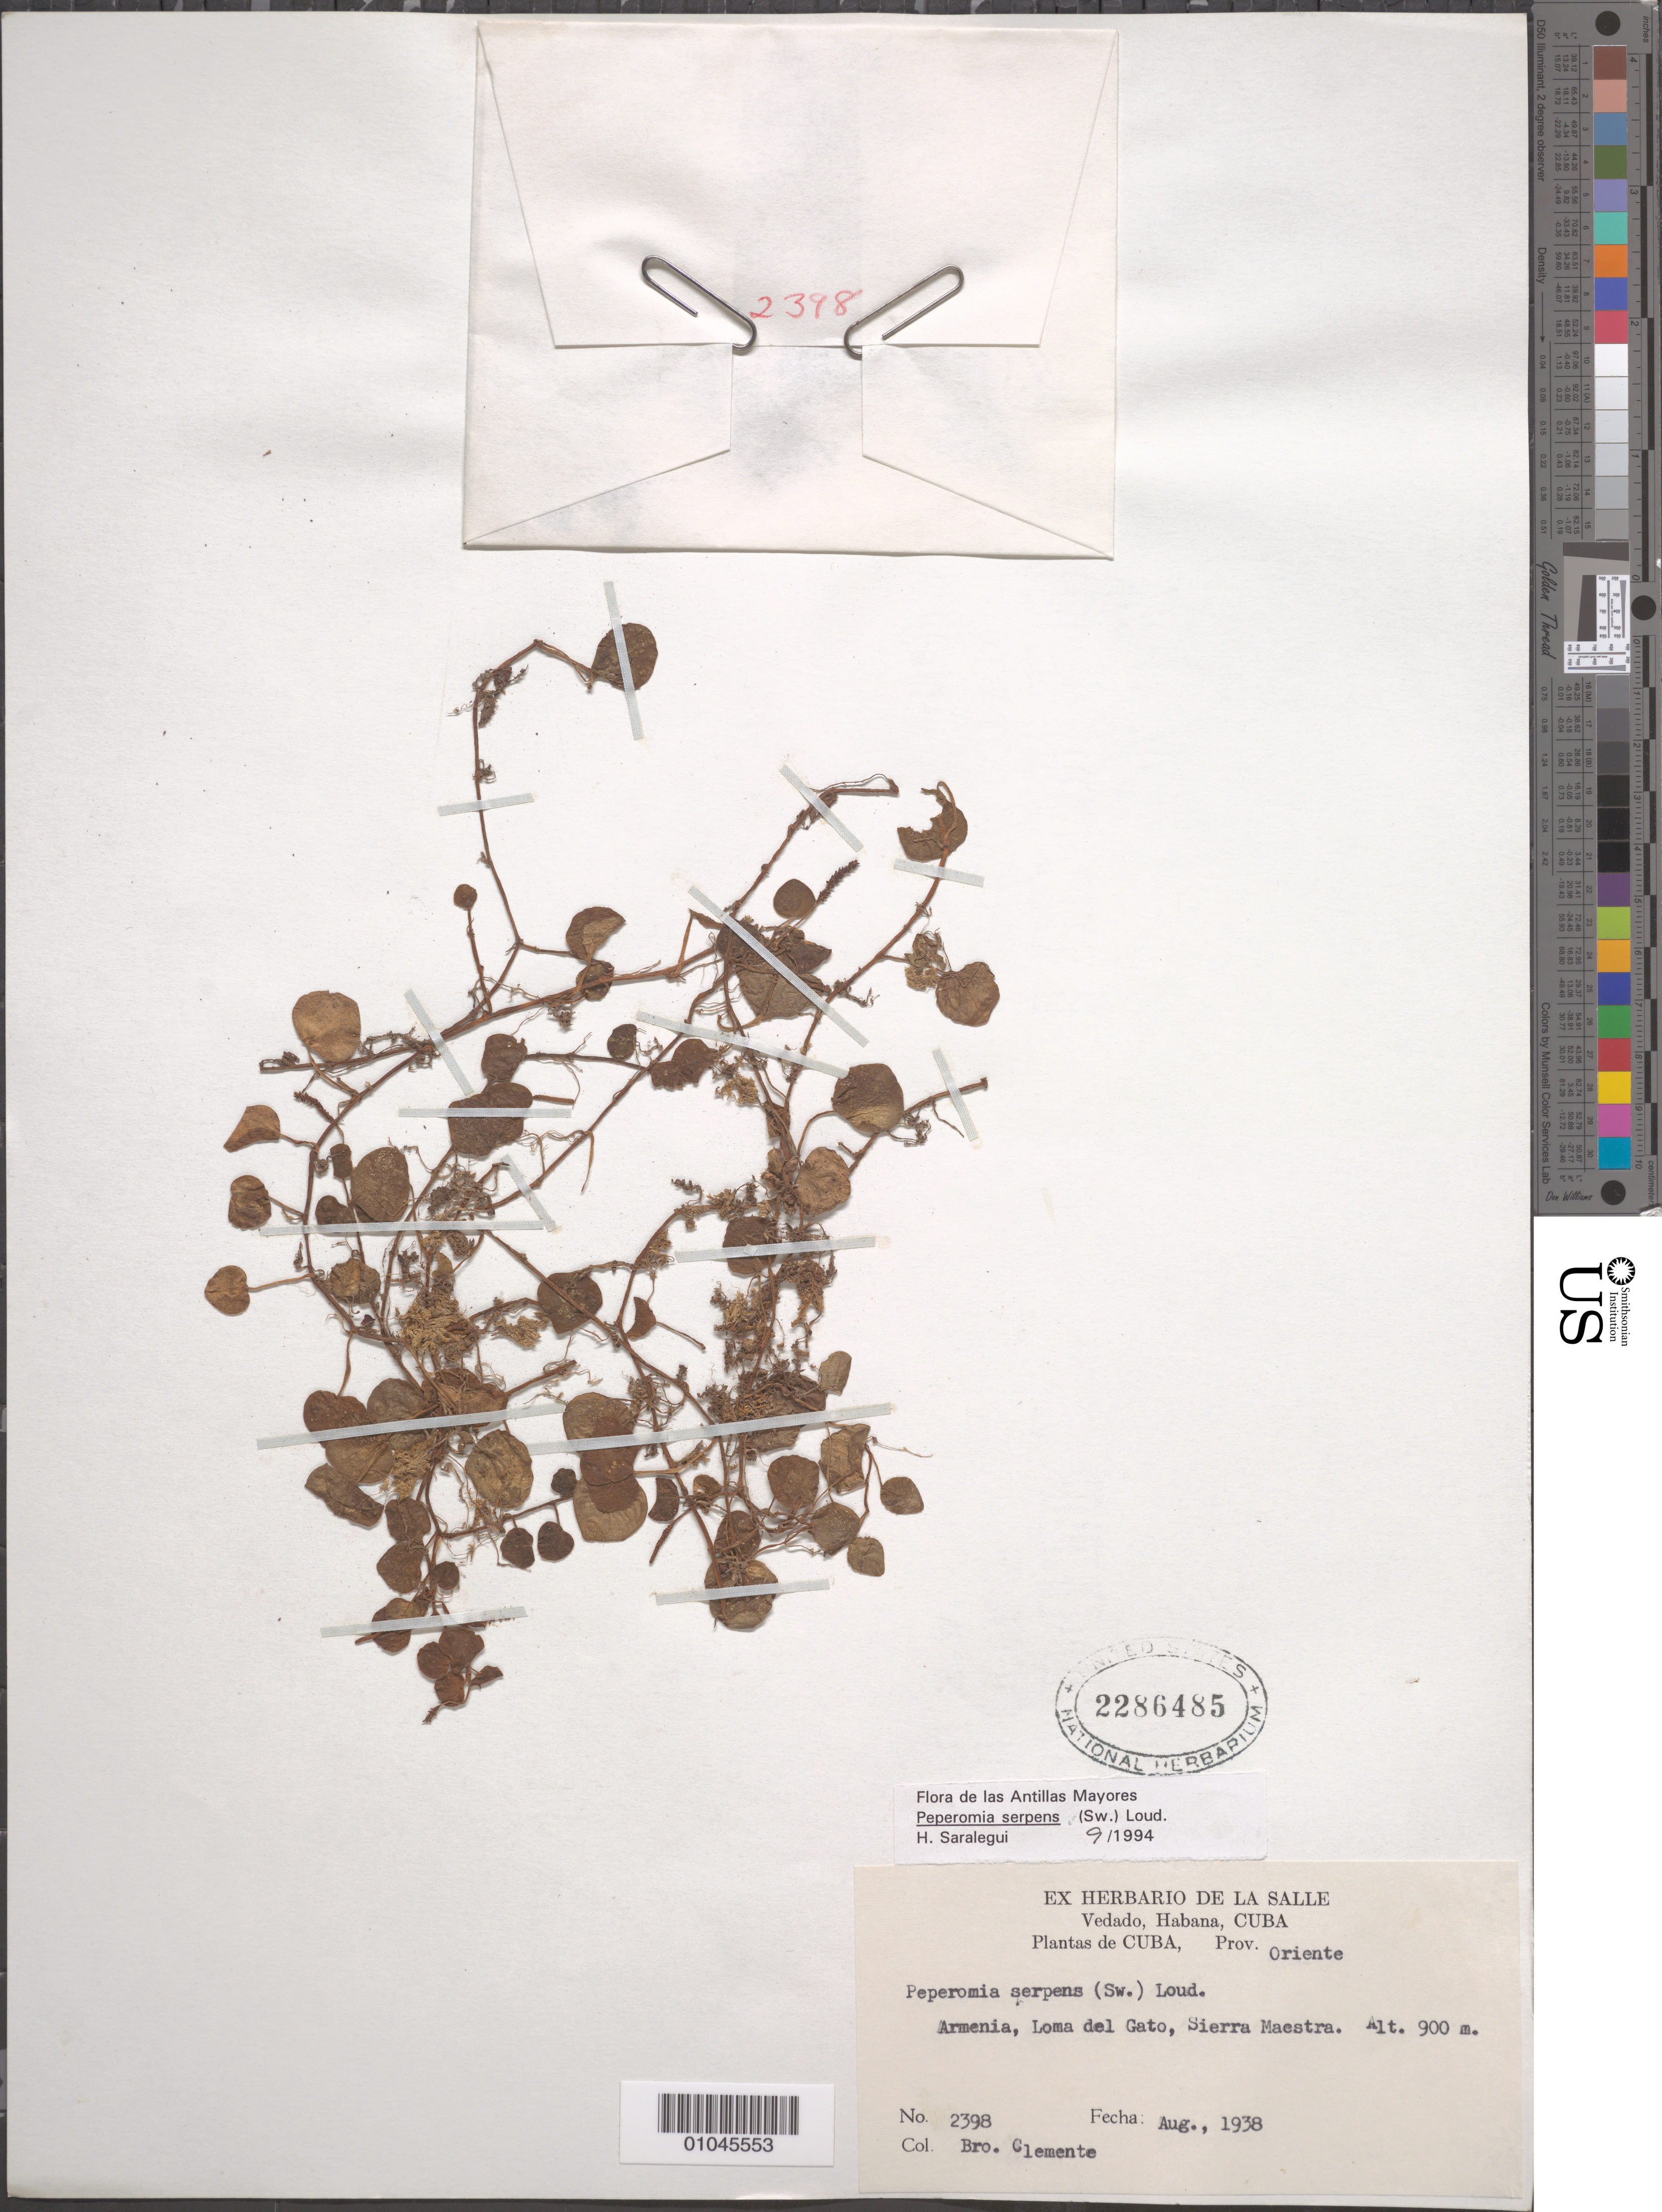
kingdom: Plantae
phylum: Tracheophyta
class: Magnoliopsida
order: Piperales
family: Piperaceae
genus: Peperomia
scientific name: Peperomia serpens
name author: (Sw.) Loudon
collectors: Bro. Clemente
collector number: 2398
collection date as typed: Aug 1938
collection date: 1938-08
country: Cuba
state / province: Oriente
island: Cuba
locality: Armenia, Loma del Gato, Sierra Maestra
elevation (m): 900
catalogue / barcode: US 2286485